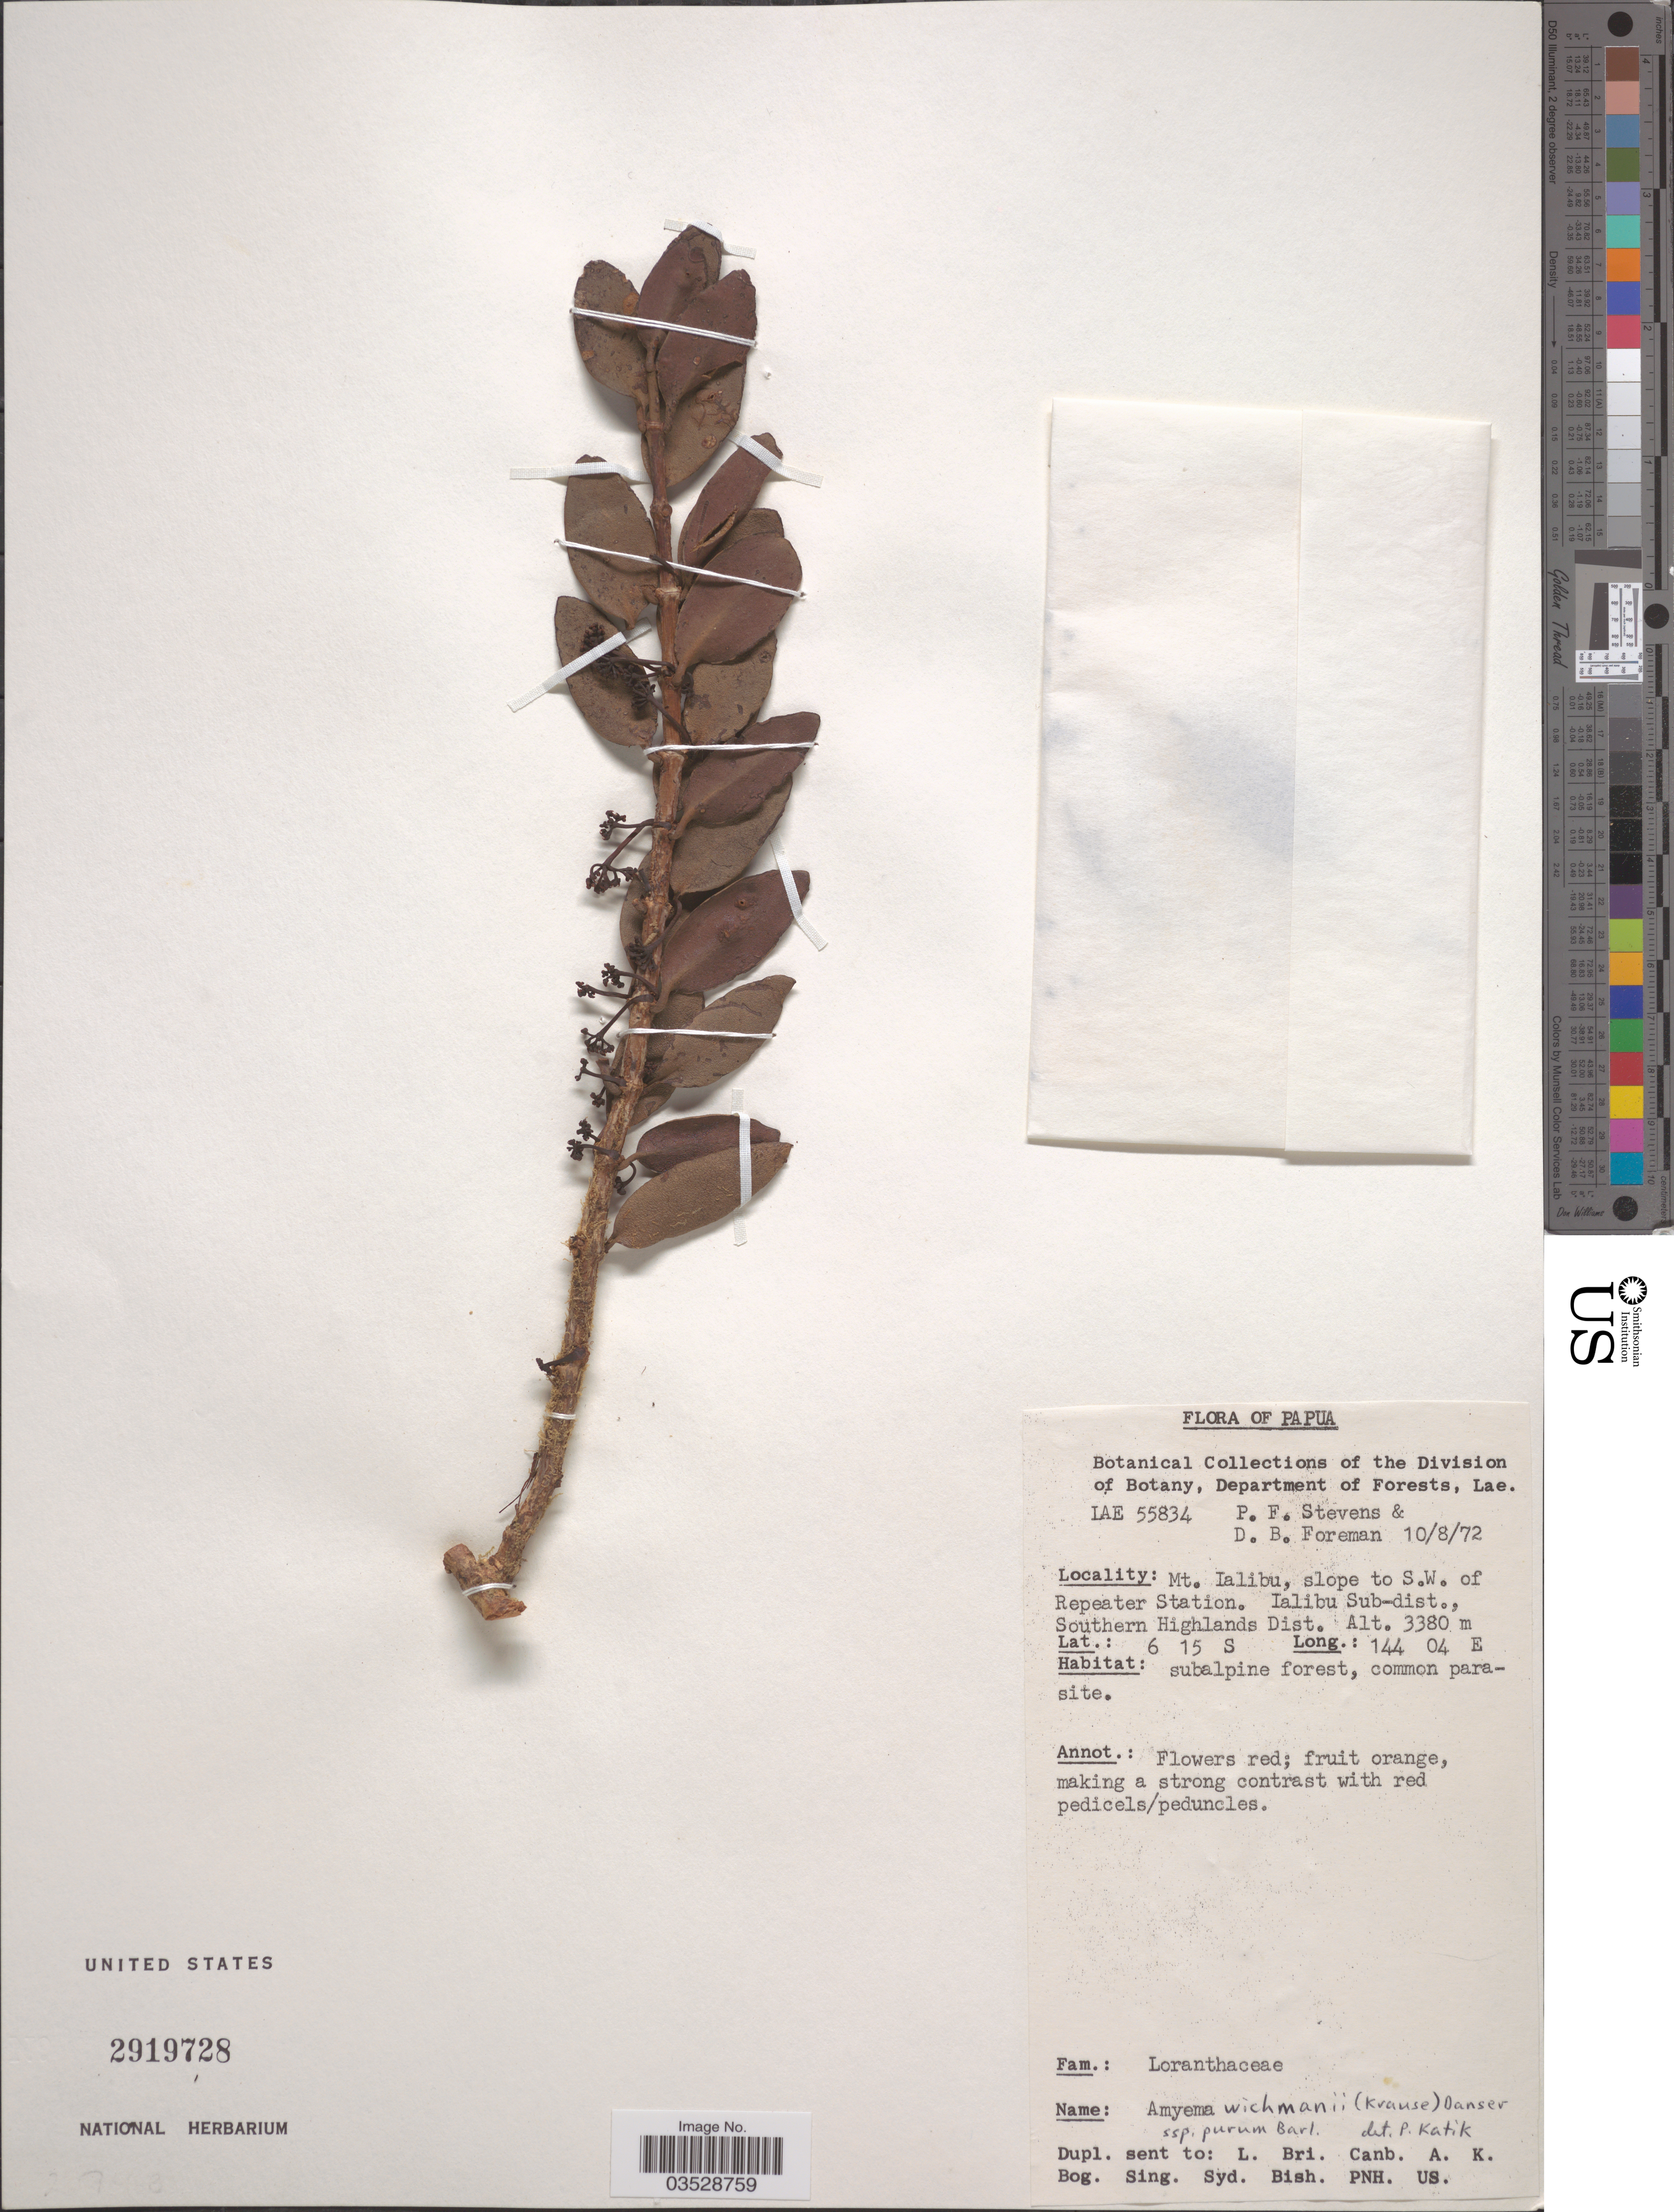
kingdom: Plantae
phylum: Tracheophyta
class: Magnoliopsida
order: Santalales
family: Loranthaceae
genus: Amyema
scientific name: Amyema wichmannii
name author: (K. Krause) Danser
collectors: P. F. Stevens & D. Foreman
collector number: LAE55834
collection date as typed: Transcribed d/m/y: 10/8/72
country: Papua New Guinea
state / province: Southern Highlands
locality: Mt. Ialibu, slope to S.W. of Repeater Station. Ialibu Sub-dist., Southern Highlands Dist.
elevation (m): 3380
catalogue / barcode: US 2919728